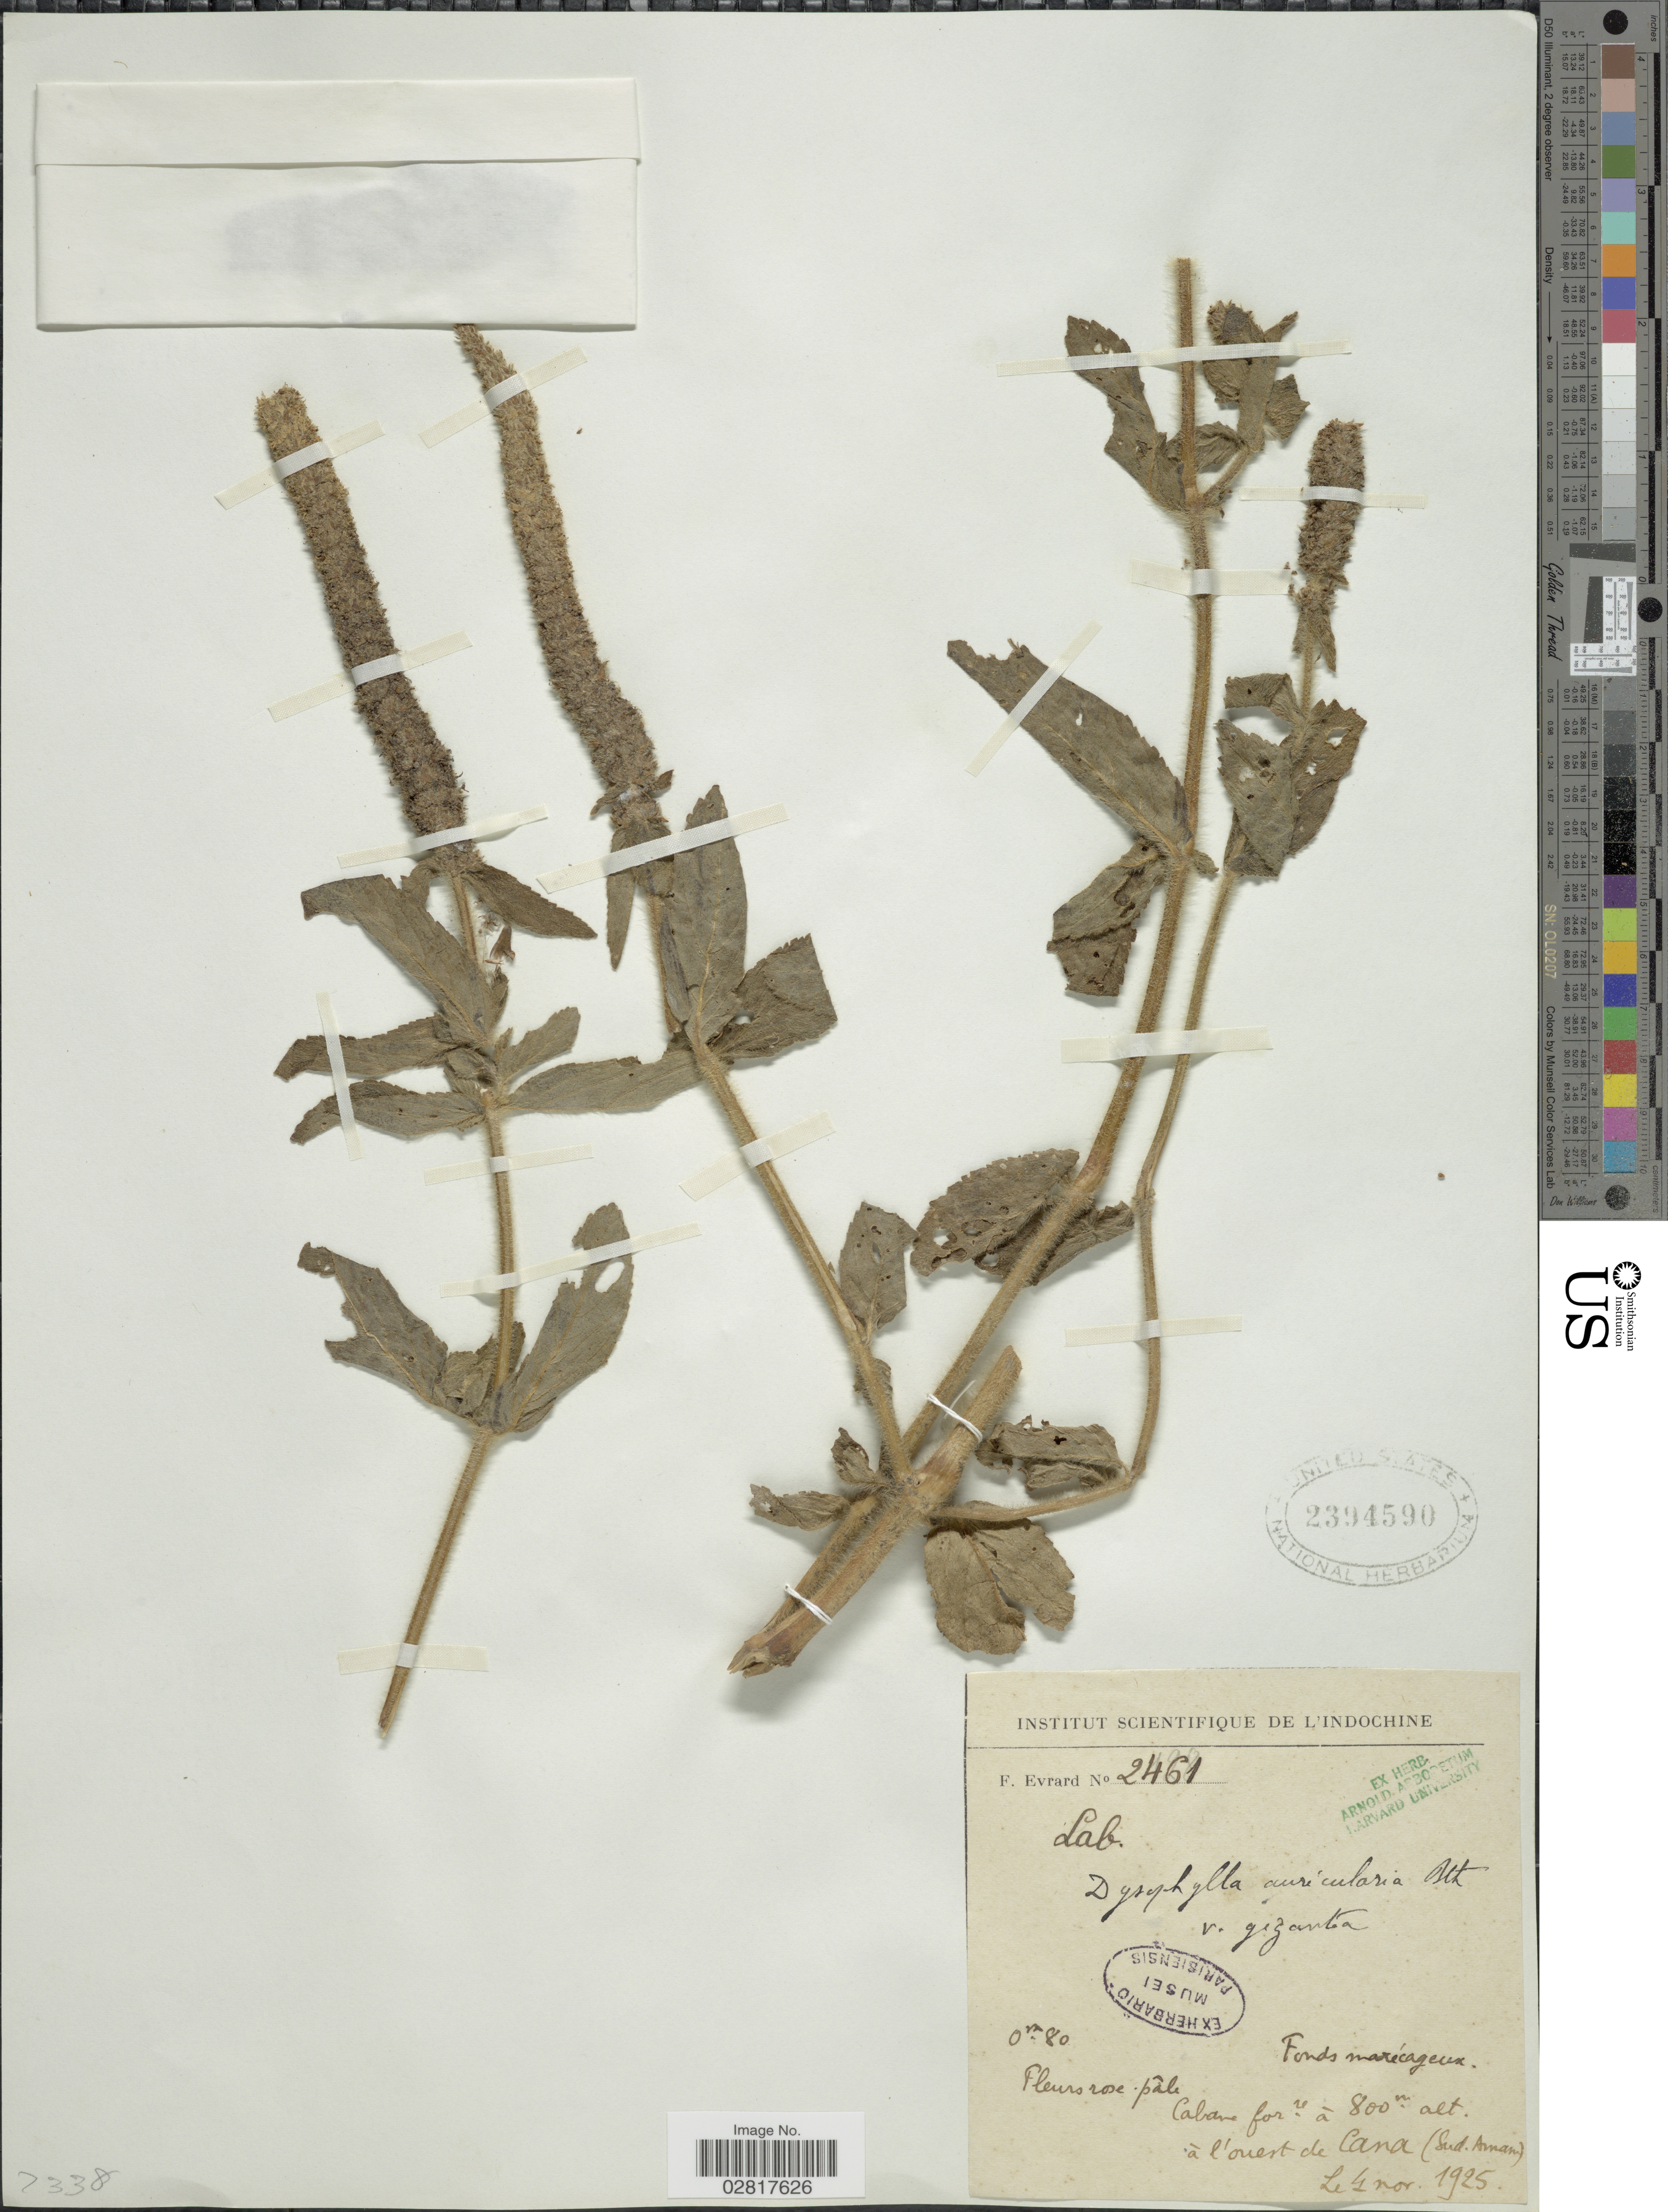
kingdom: Plantae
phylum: Tracheophyta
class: Magnoliopsida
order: Lamiales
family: Lamiaceae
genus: Pogostemon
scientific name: Pogostemon auricularius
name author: (L.) Hassk.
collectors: F. Evrard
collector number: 2461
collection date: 1925-11-04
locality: Á l'ouest de Cana (Sud Amam)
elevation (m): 800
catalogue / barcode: US 2394590